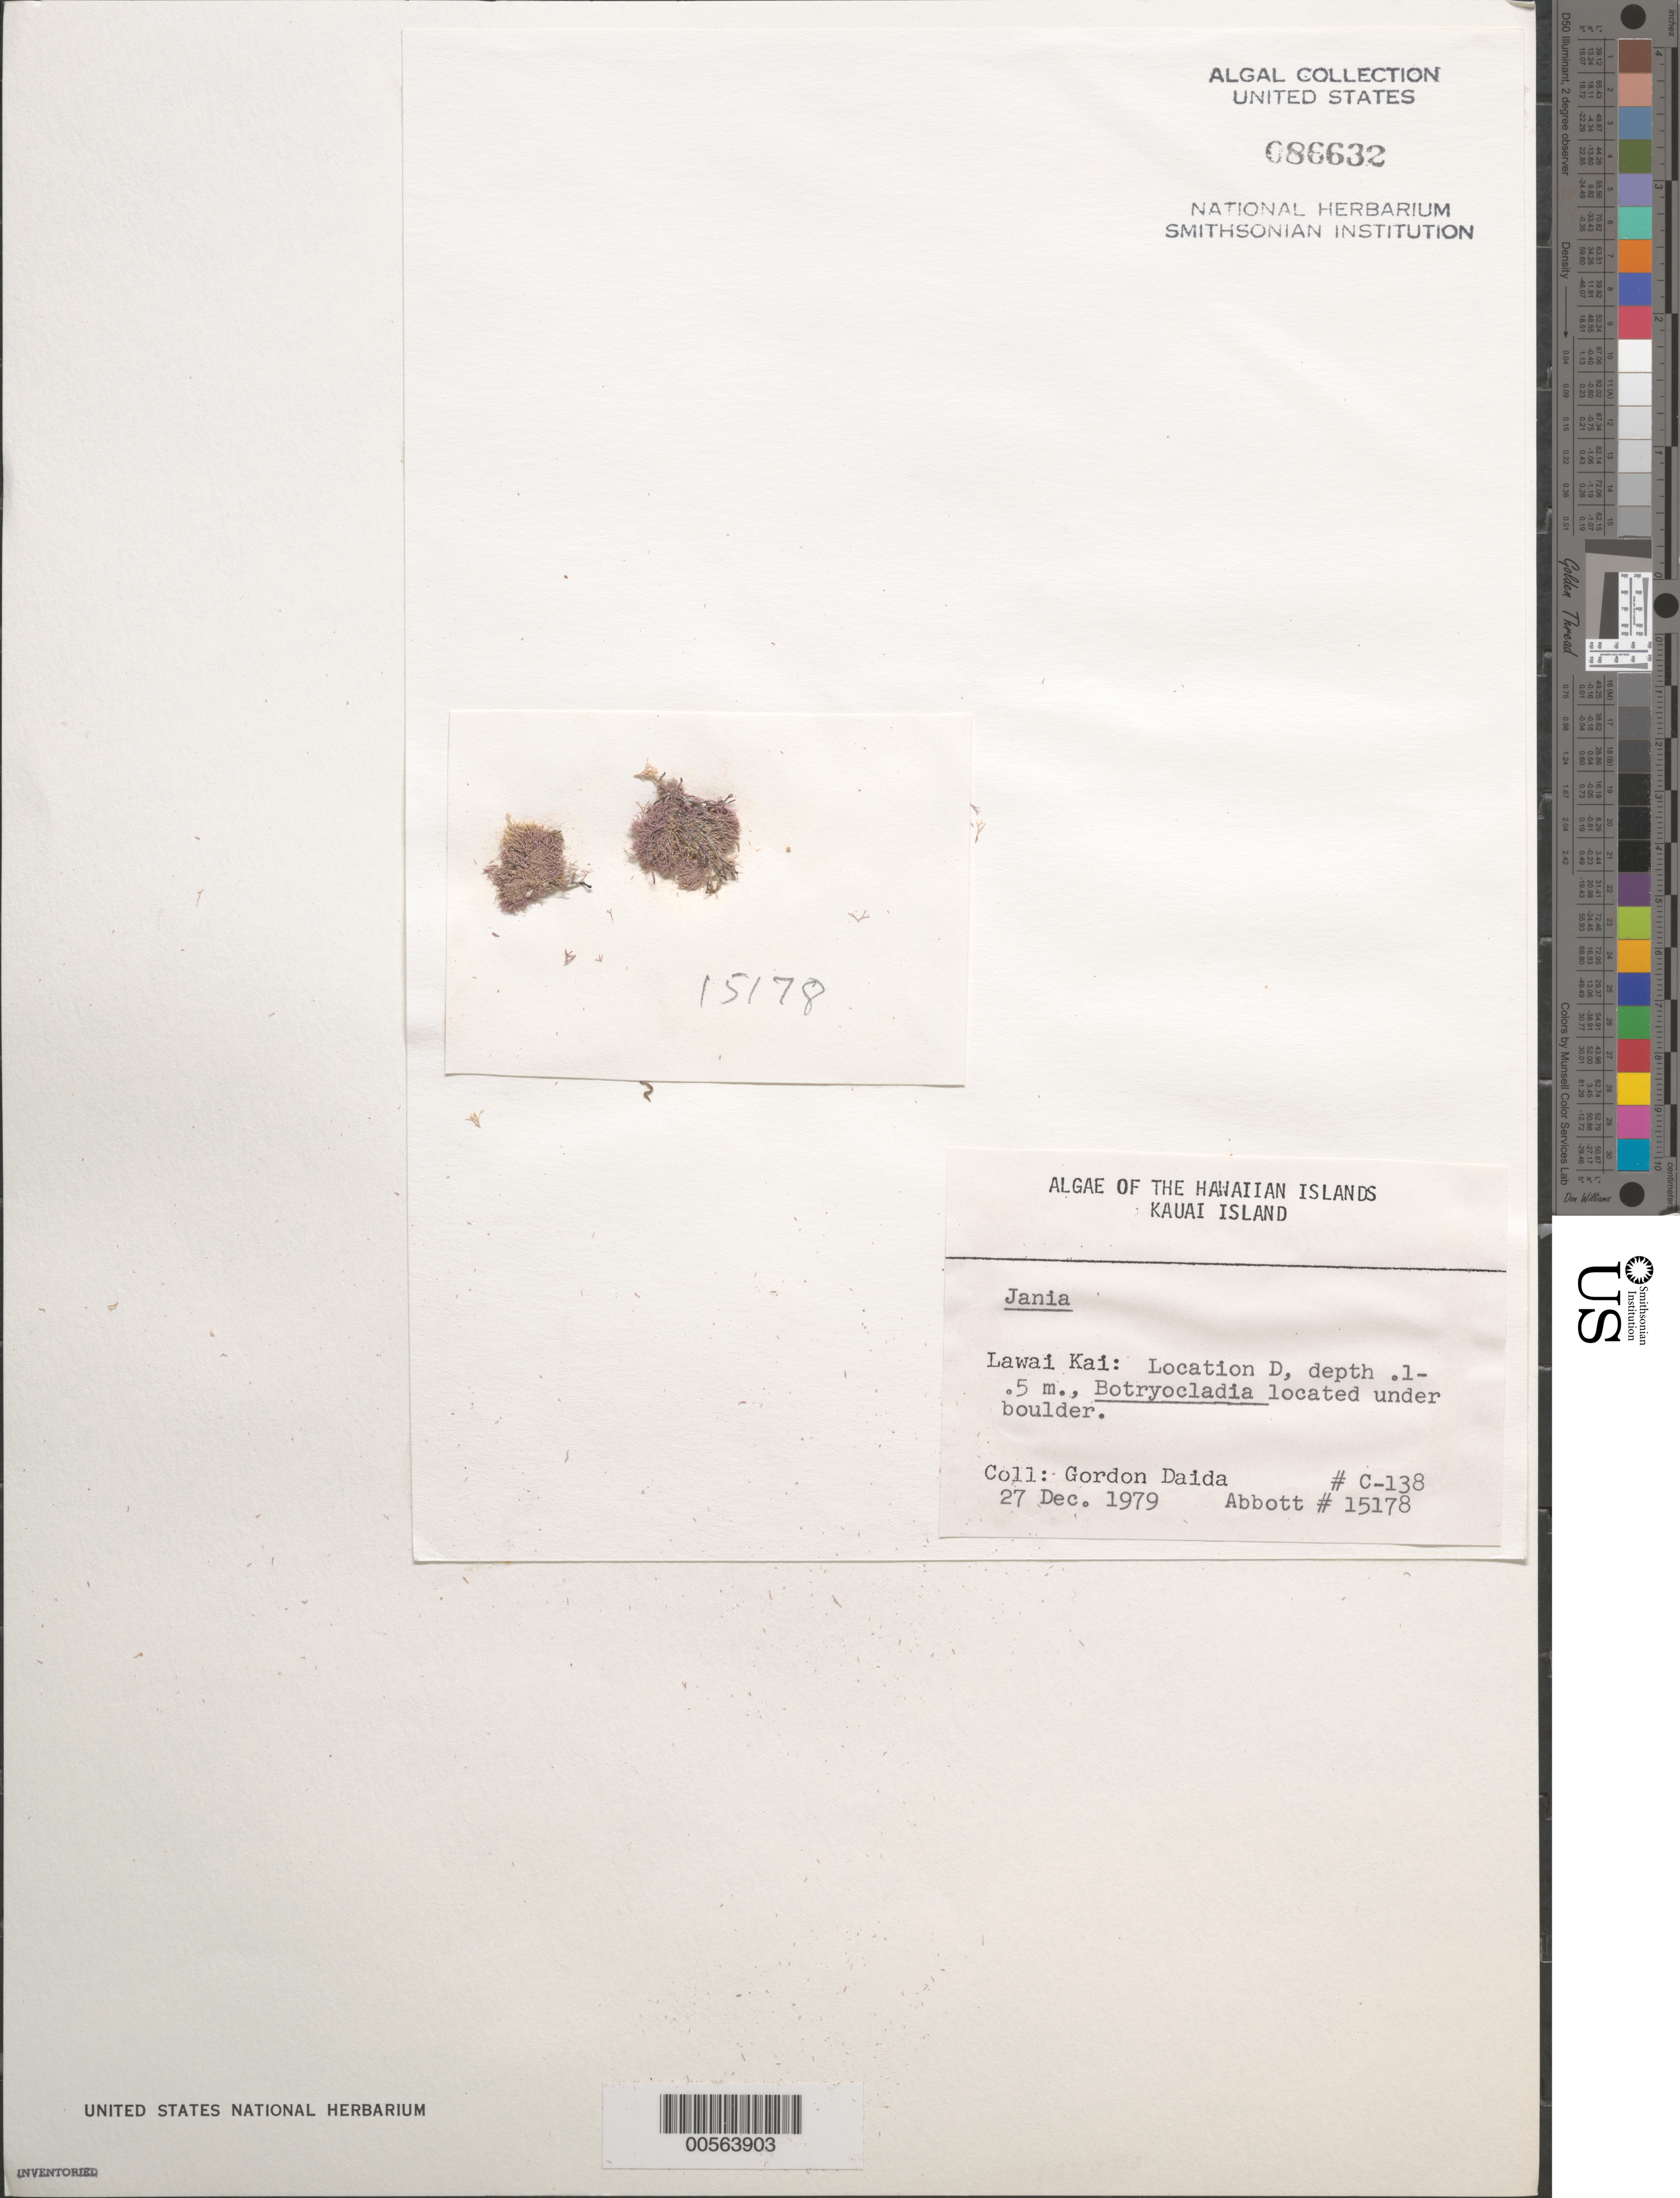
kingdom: Plantae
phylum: Rhodophyta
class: Florideophyceae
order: Corallinales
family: Corallinaceae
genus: Jania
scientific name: Jania sp.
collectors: G. Daida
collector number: C138 & IAA 15178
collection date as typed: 27 Dec 1979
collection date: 1979-12-27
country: United States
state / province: Hawaii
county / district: Kauai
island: Kaua'i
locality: Lawai Kai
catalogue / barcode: US 86632